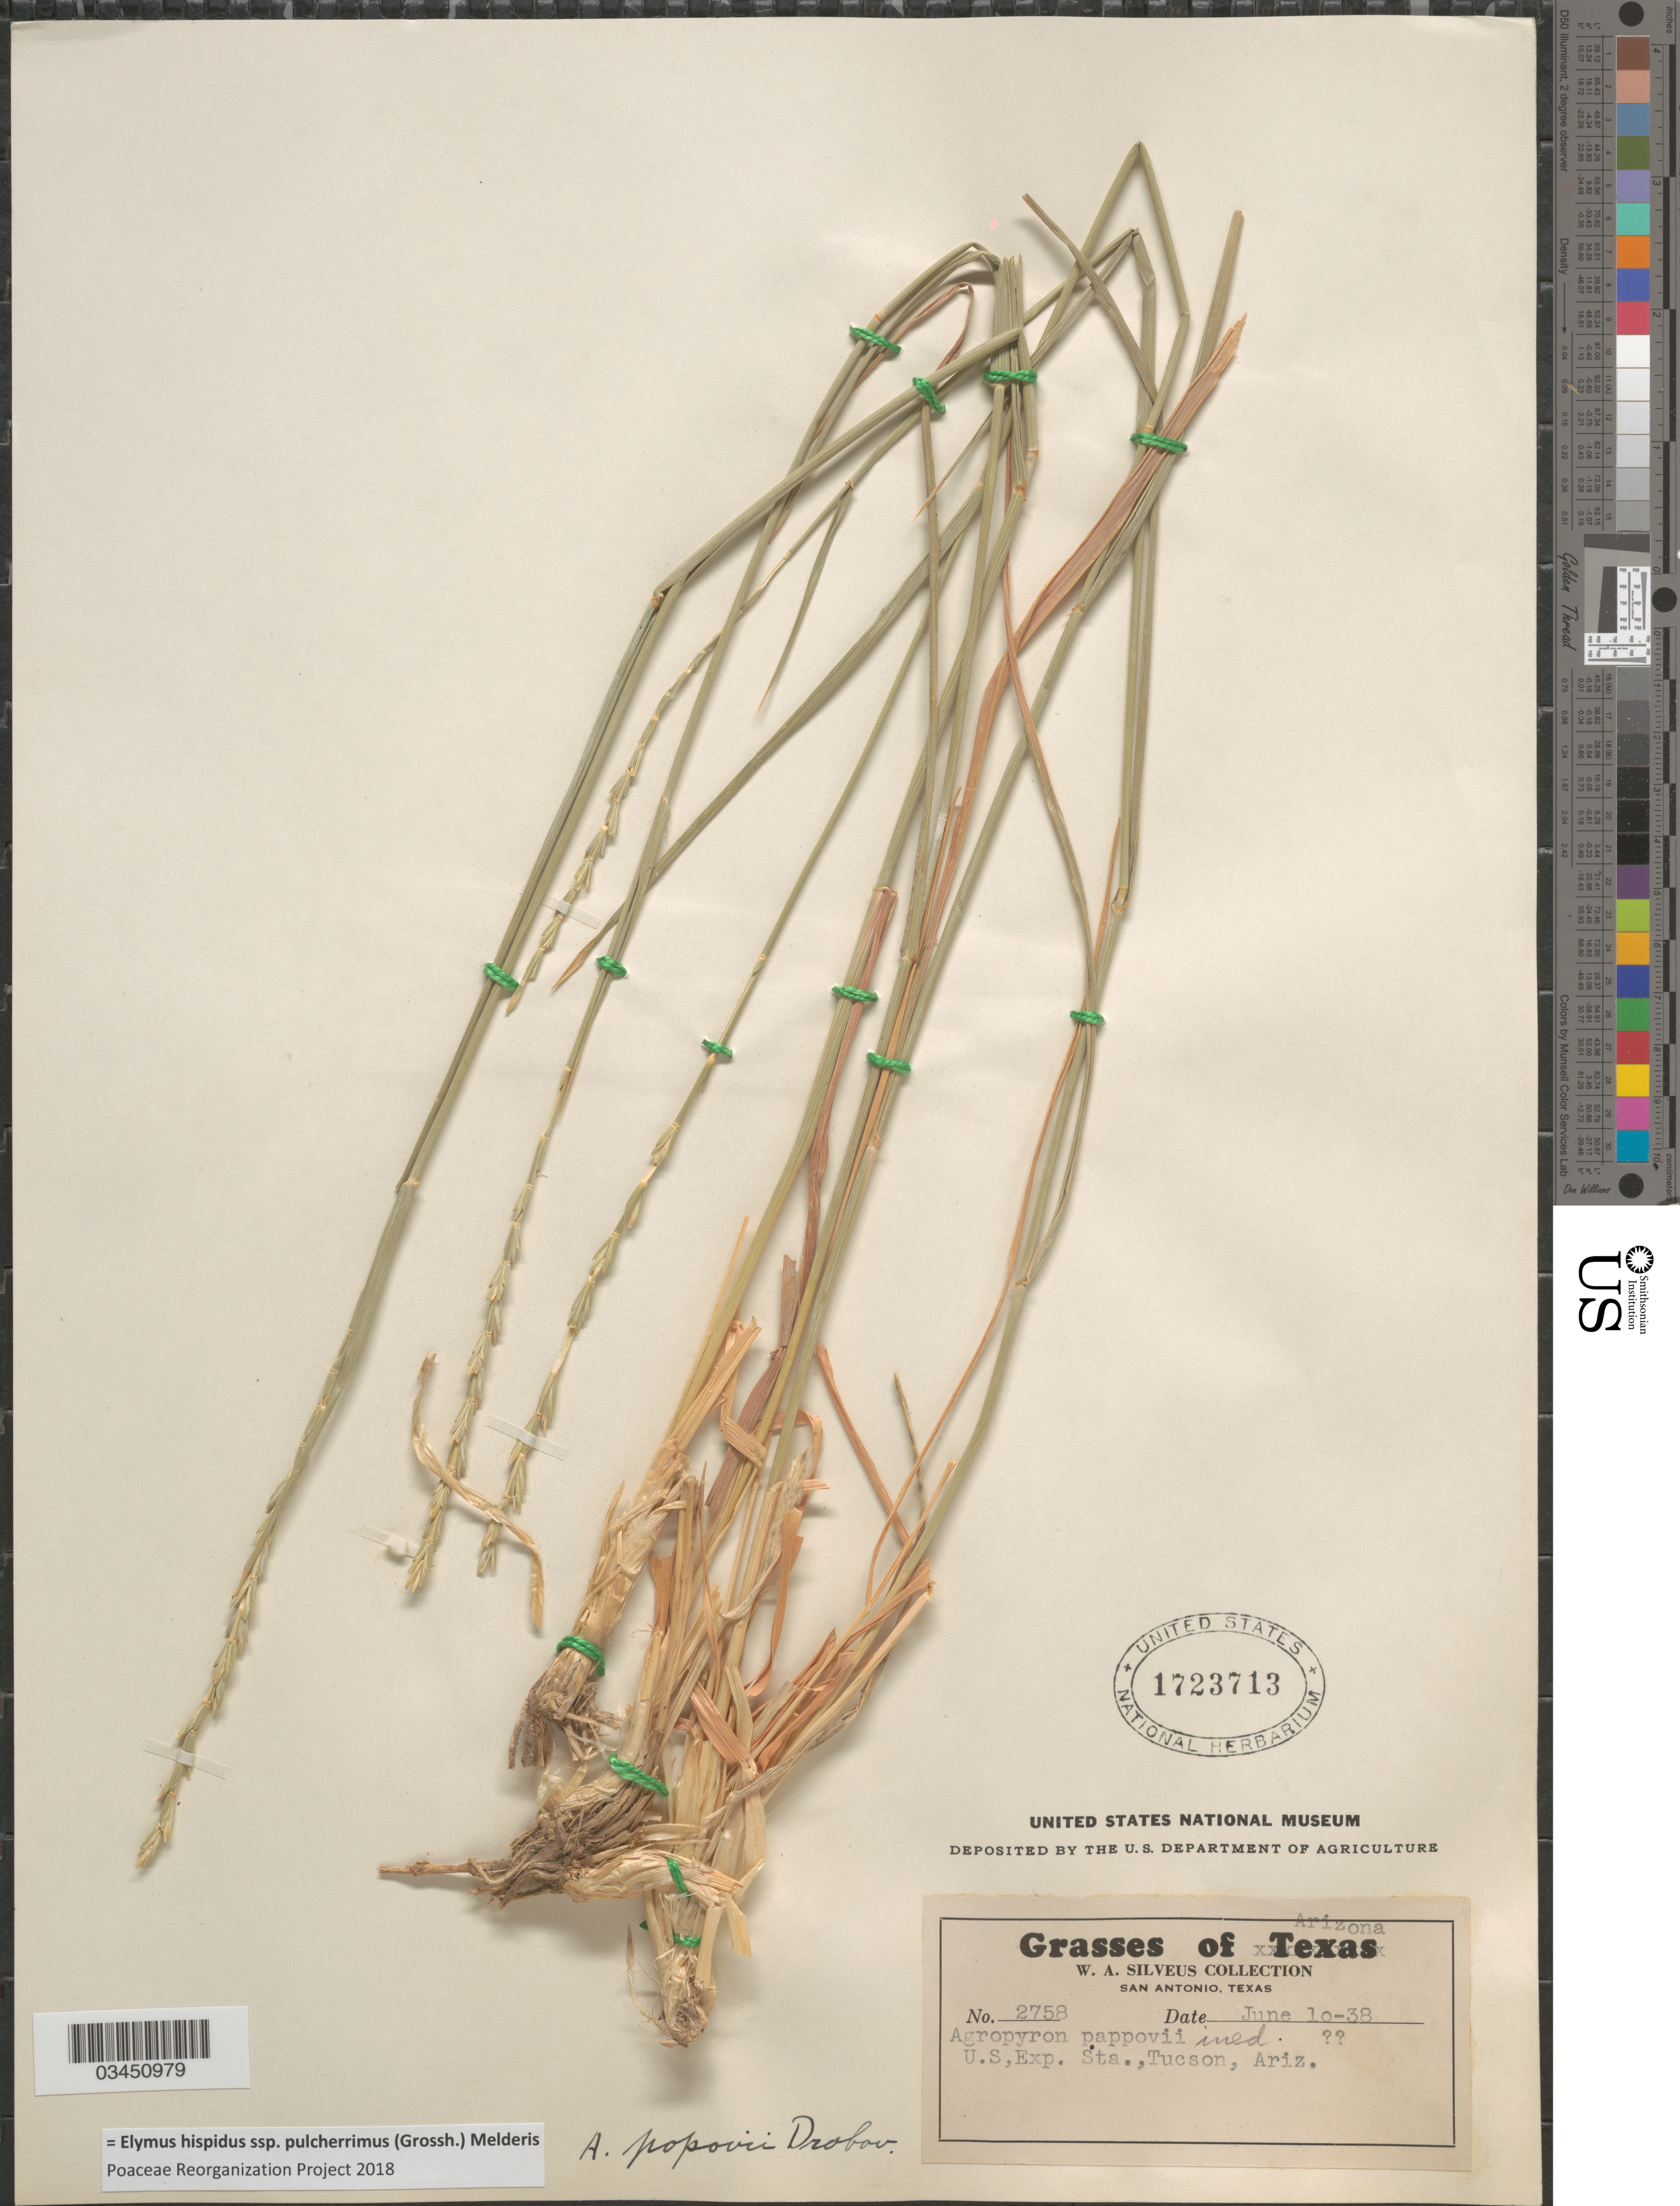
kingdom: Plantae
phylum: Tracheophyta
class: Liliopsida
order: Poales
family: Poaceae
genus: Elymus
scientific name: Elymus hispidus subsp. pulcherrimus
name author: (Grossh.) Melderis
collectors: W. Silveus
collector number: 2758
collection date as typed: Transcribed d/m/y: 10/6/38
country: United States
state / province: Arizona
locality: U.S, Exp. Sta., Tucson.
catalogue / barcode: US 1723713